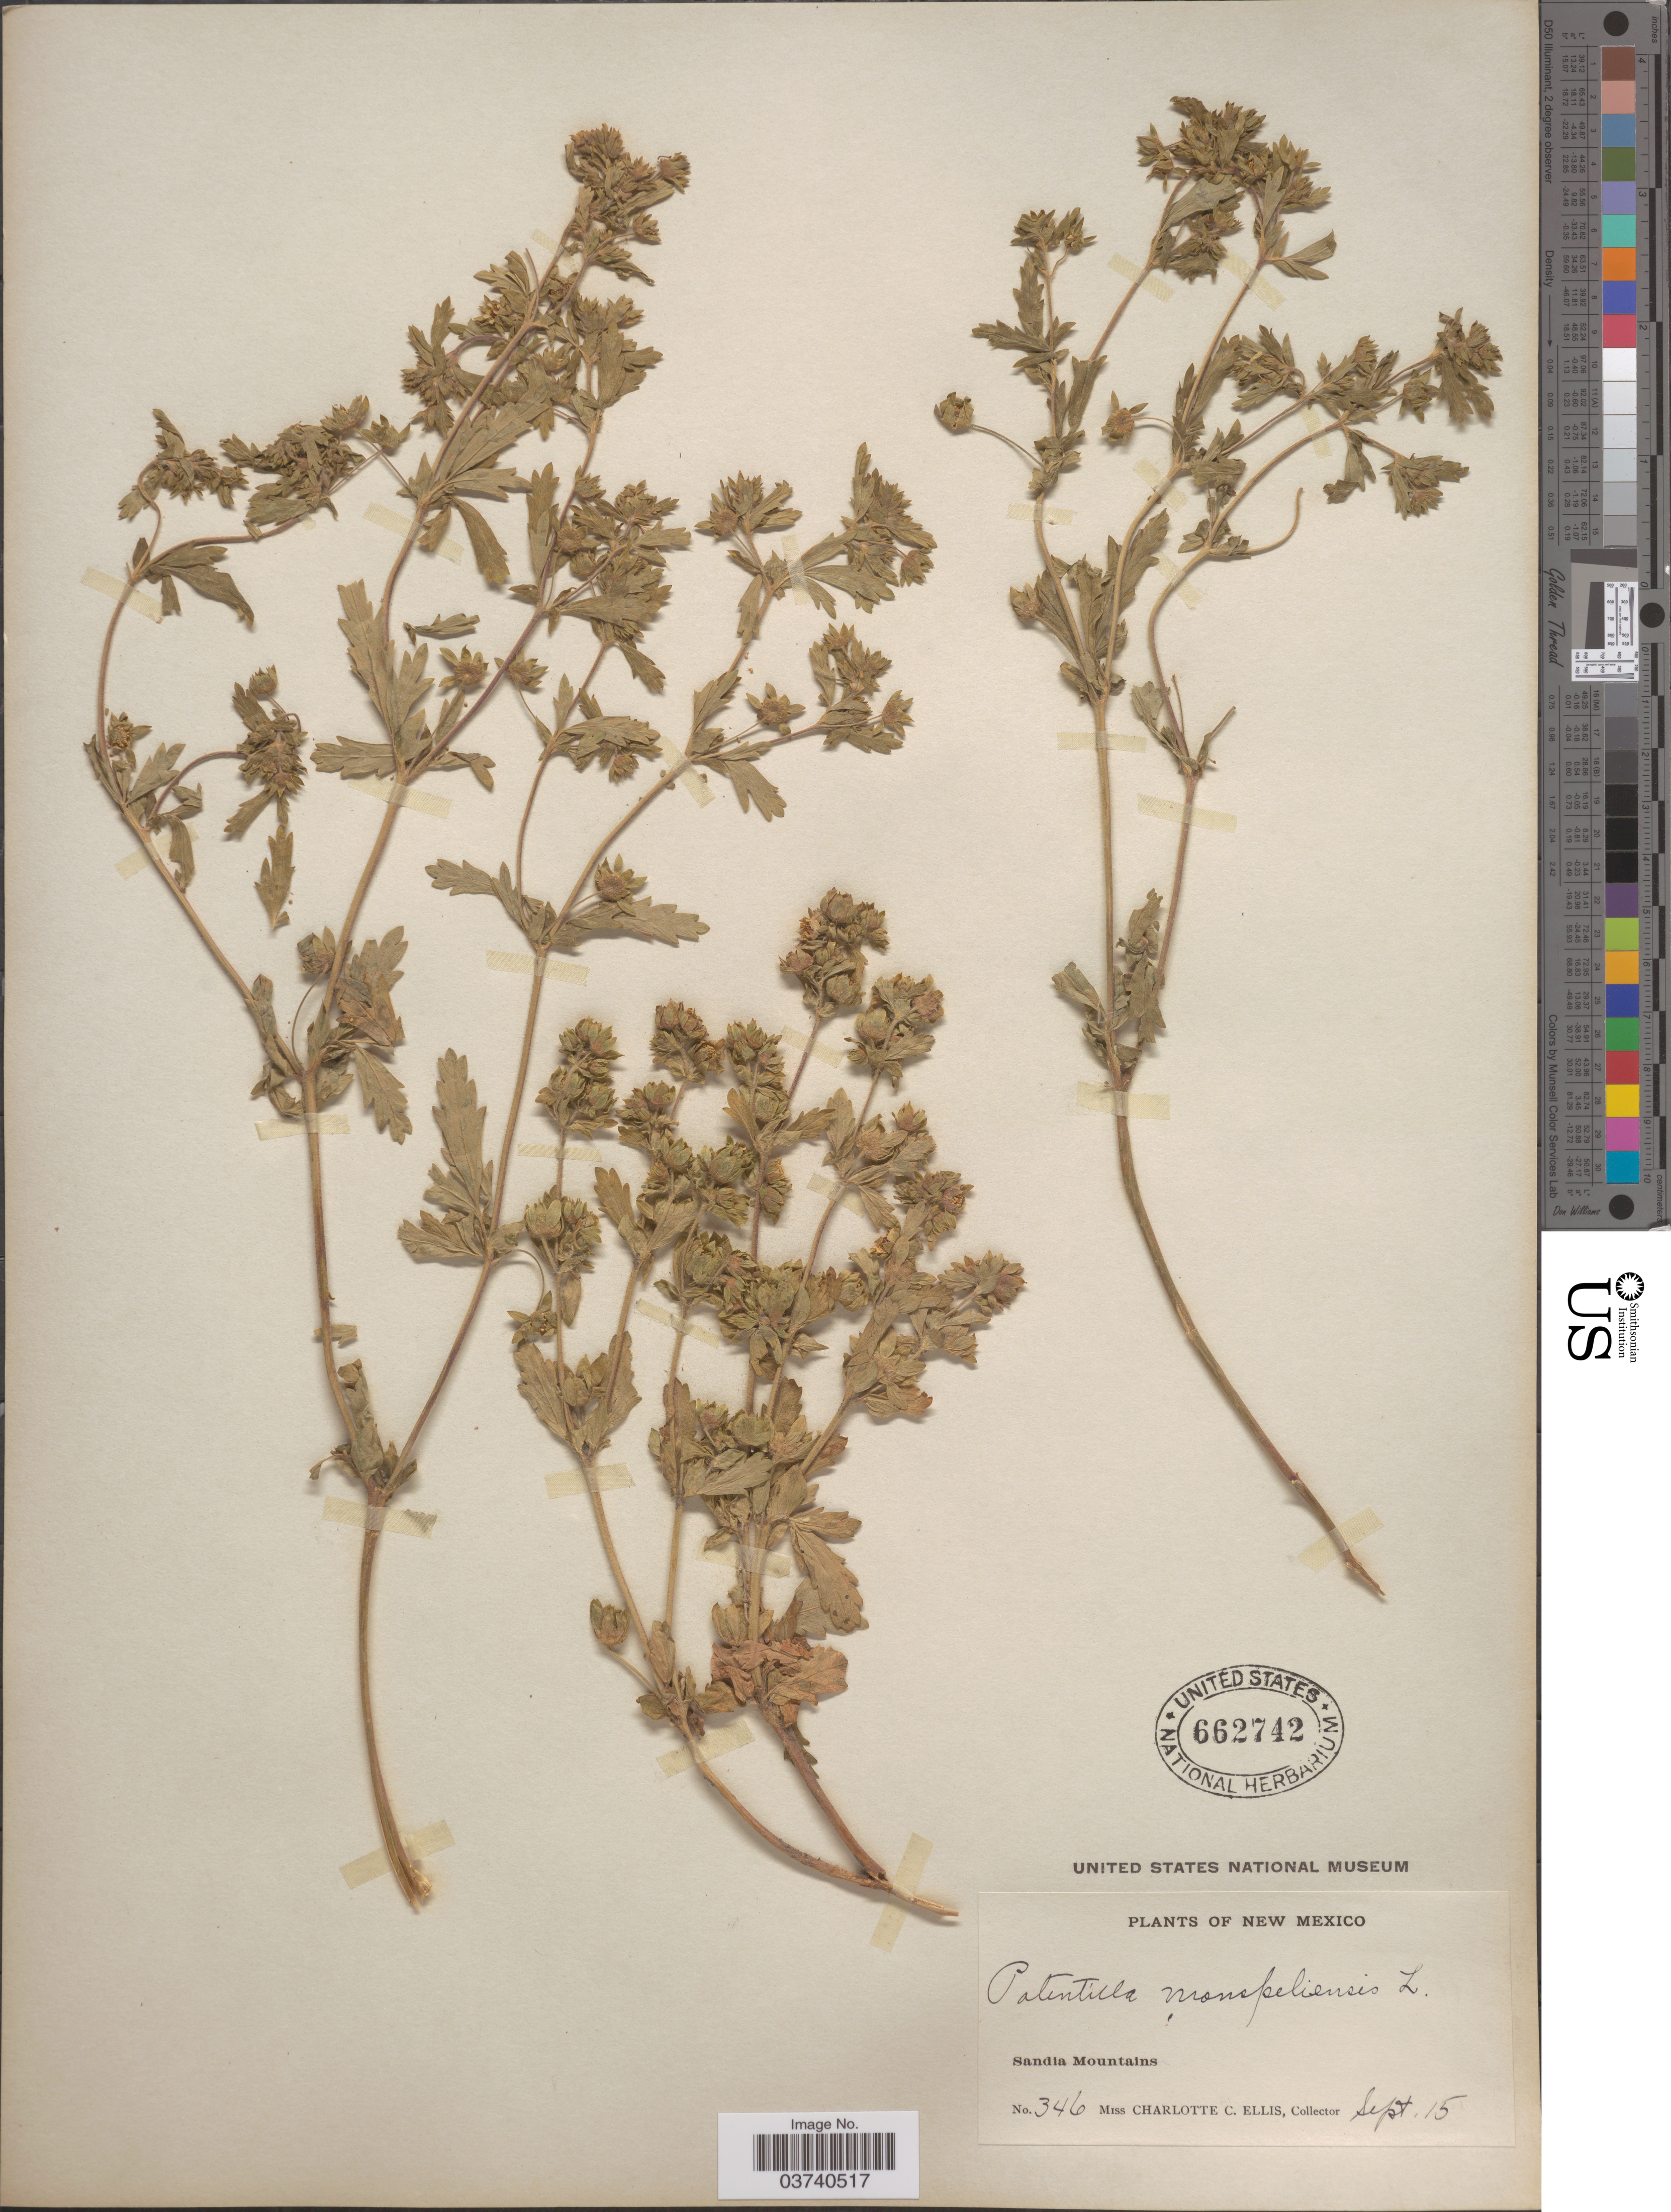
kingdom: Plantae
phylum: Tracheophyta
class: Magnoliopsida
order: Rosales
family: Rosaceae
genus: Potentilla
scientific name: Potentilla norvegica subsp. monspeliensis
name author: (L.) Asch. & Graebn.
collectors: C. C. Ellis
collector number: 346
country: United States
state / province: New Mexico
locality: Sandia Mountains.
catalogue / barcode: US 662742